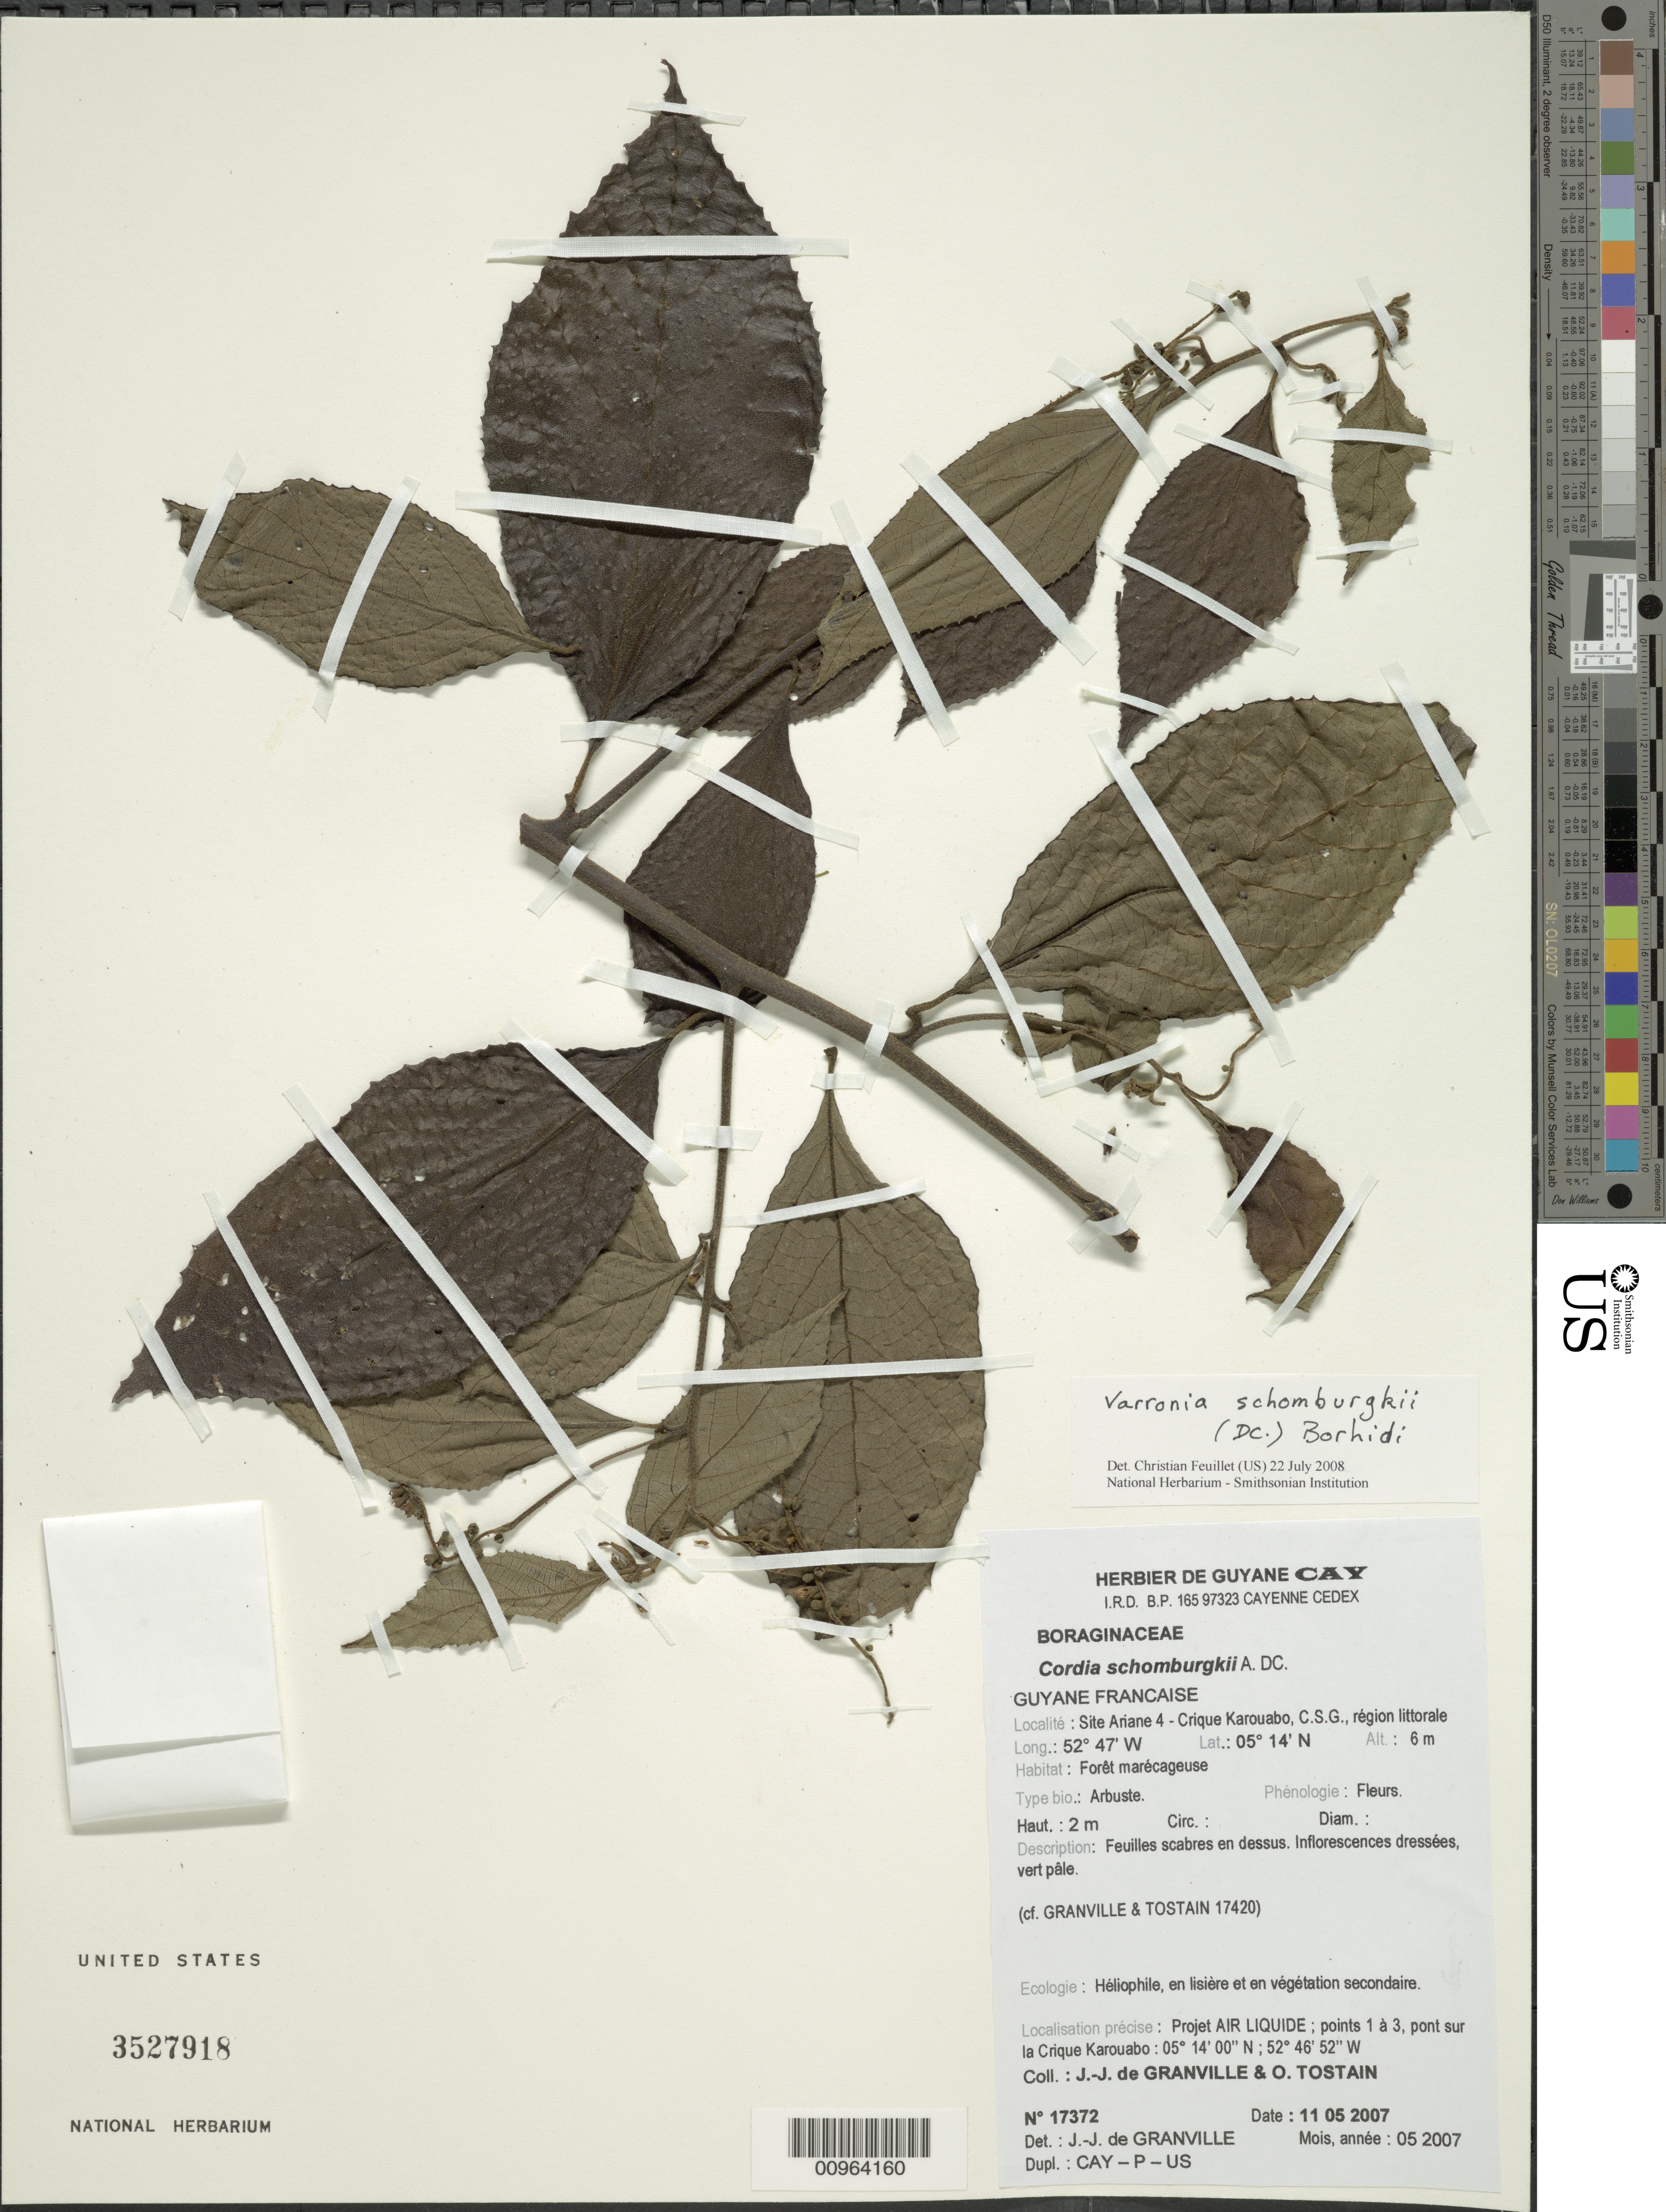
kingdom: Plantae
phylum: Tracheophyta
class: Magnoliopsida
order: Boraginales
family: Cordiaceae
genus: Cordia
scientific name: Cordia schomburgkii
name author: DC.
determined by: Granville, J. J. de, (CAY), Institut de Recherche pour le Developpement (IRD) (FRENCH GUIANA)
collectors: J.-J. de Granville & O. Tostain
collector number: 17372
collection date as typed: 11-May-07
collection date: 2007-05-11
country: French Guiana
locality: Crique Karouabo, C.S.G., Site Ariane 4. Projet AIR LIQUIDE; points 1 a 3, pont sur la Crique Karouabo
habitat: Region littorale; foret marecageuse; heliophile, en lisiere et en vegetation secondaire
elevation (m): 6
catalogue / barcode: US 3527918